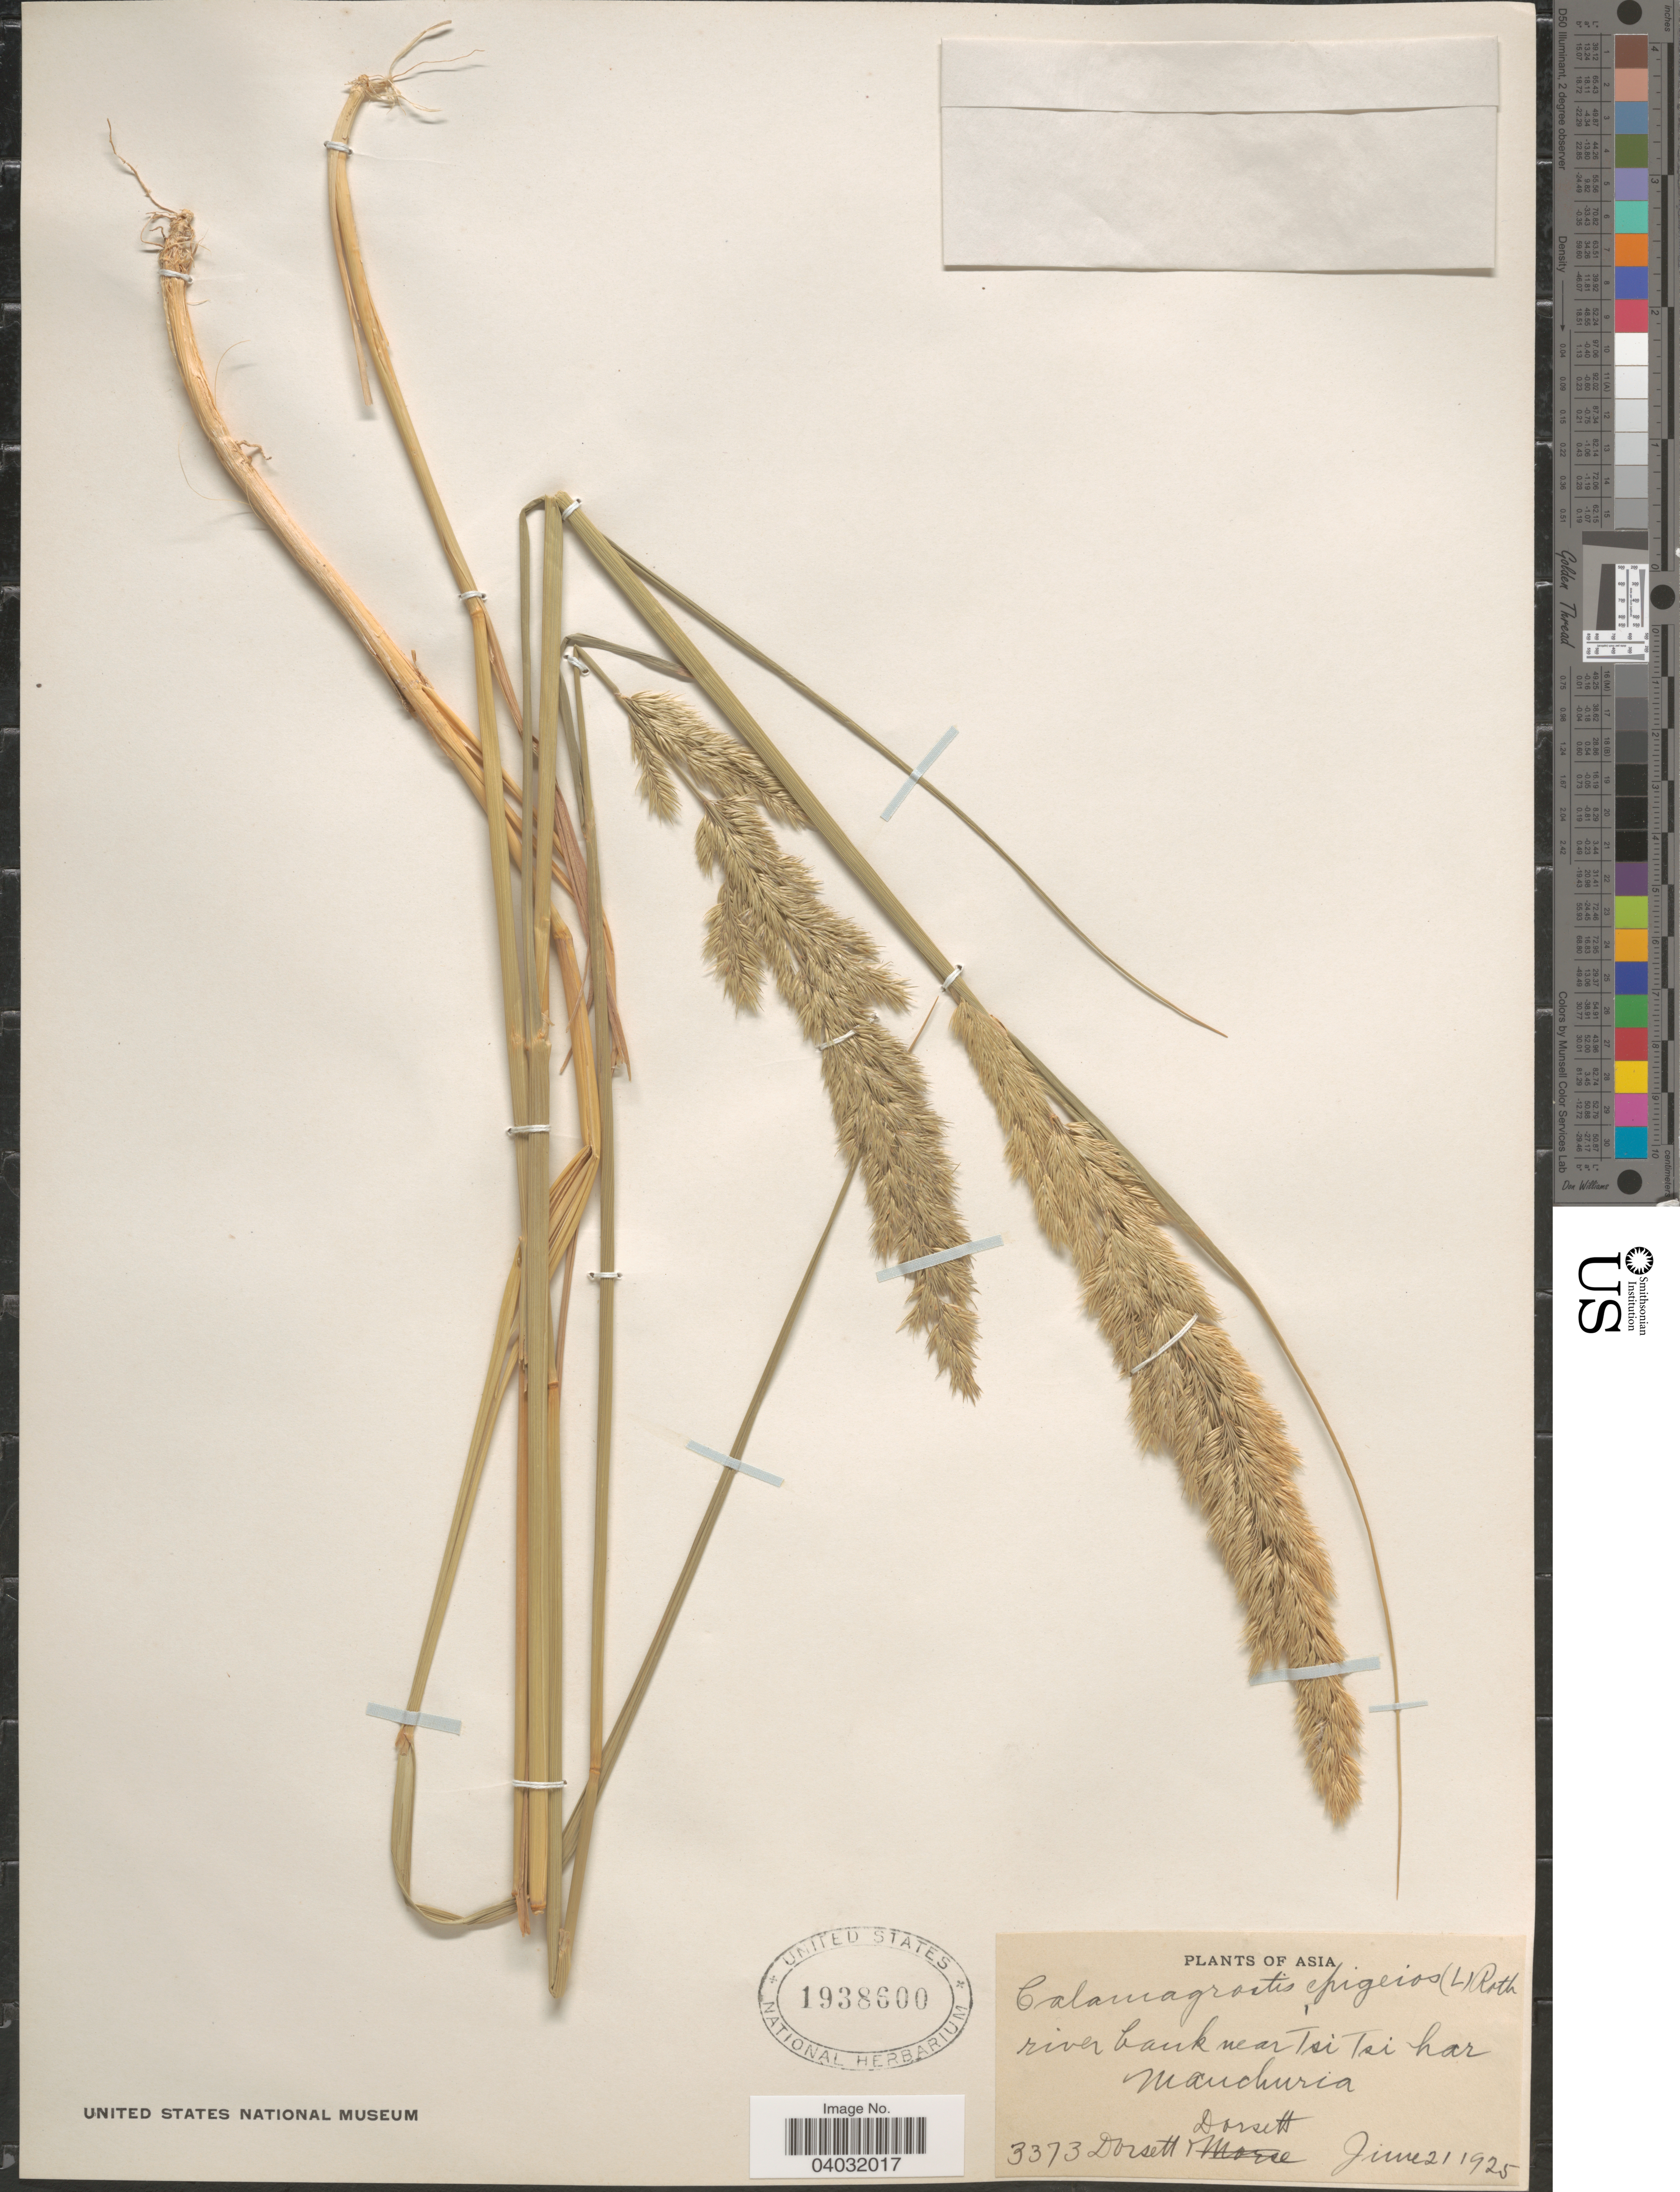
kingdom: Plantae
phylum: Tracheophyta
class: Liliopsida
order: Poales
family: Poaceae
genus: Calamagrostis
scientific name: Calamagrostis epigeios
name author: (L.) Roth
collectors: -- Dorsett & -- Dorsett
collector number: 3373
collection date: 1925-06-21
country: China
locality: Asia. River bank near Tsi Tsi har Manchuria.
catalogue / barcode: US 1938600